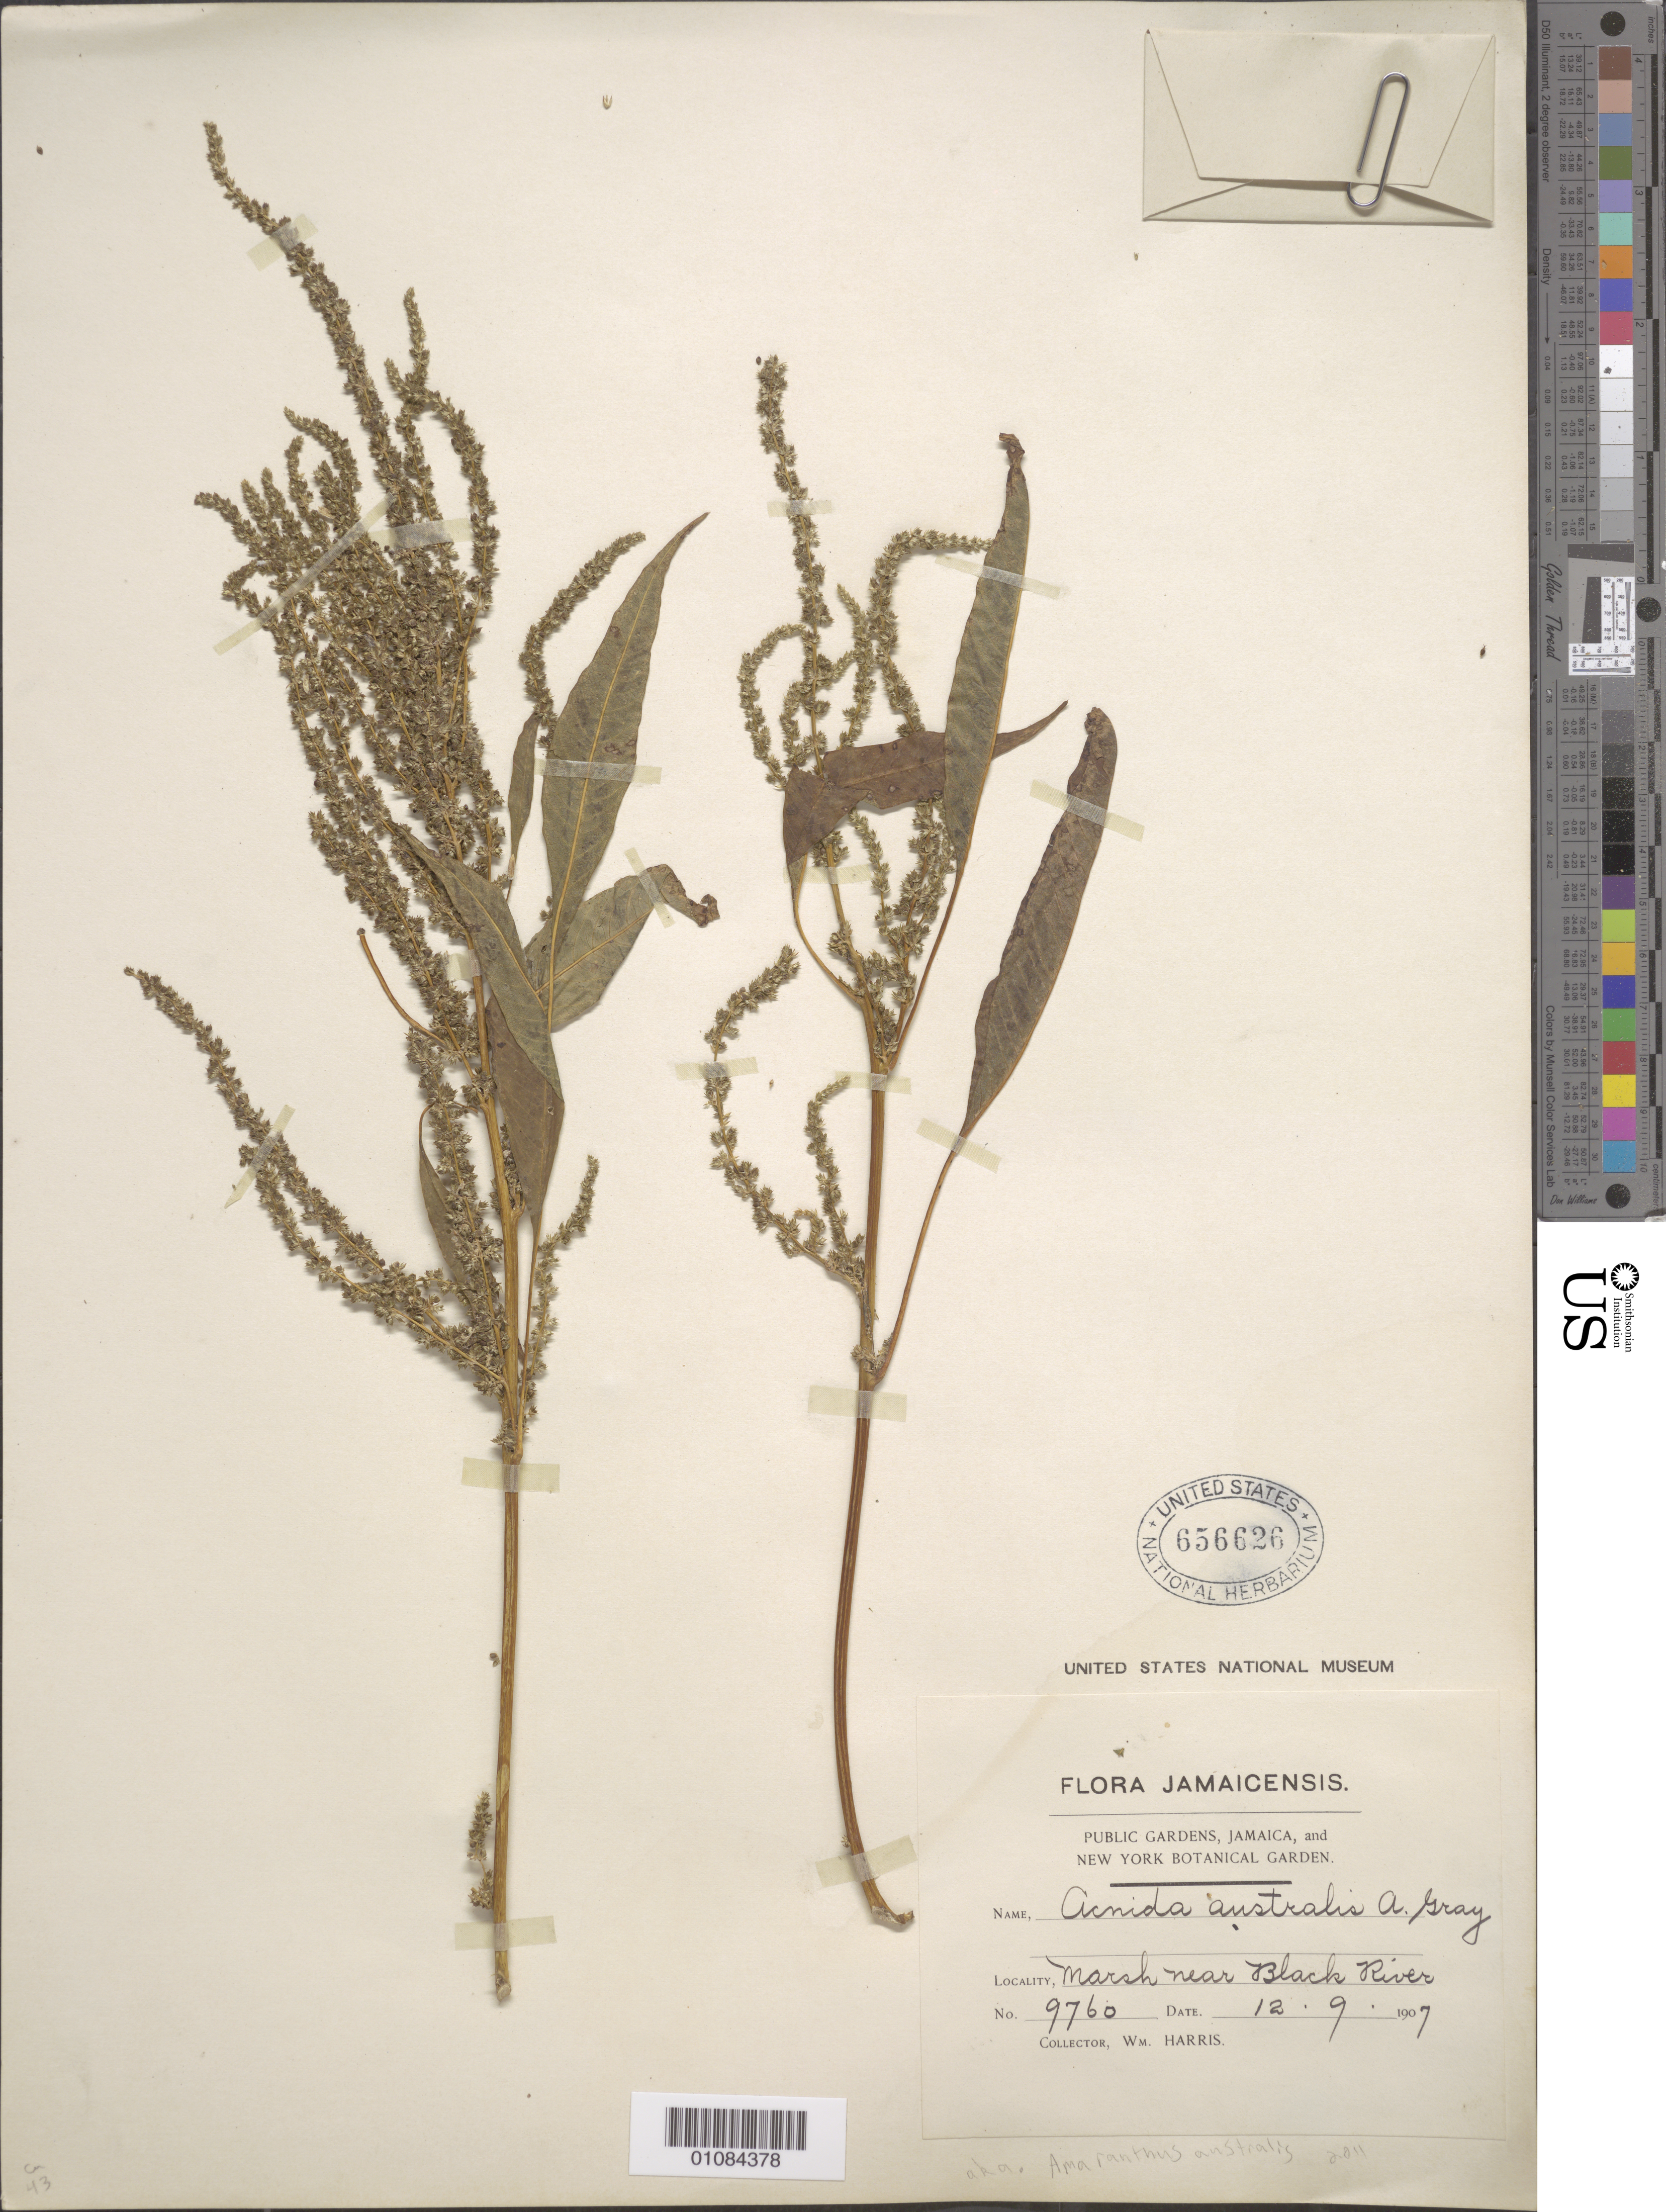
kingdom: Plantae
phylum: Tracheophyta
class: Magnoliopsida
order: Caryophyllales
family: Amaranthaceae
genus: Amaranthus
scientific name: Amaranthus australis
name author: (A. Gray) J.D. Sauer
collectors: T. Harris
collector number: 9760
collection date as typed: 12 Sep 1907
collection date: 1907-09-12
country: Jamaica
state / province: Saint Elizabeth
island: Jamaica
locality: Marsh near Black River.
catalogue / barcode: US 656626